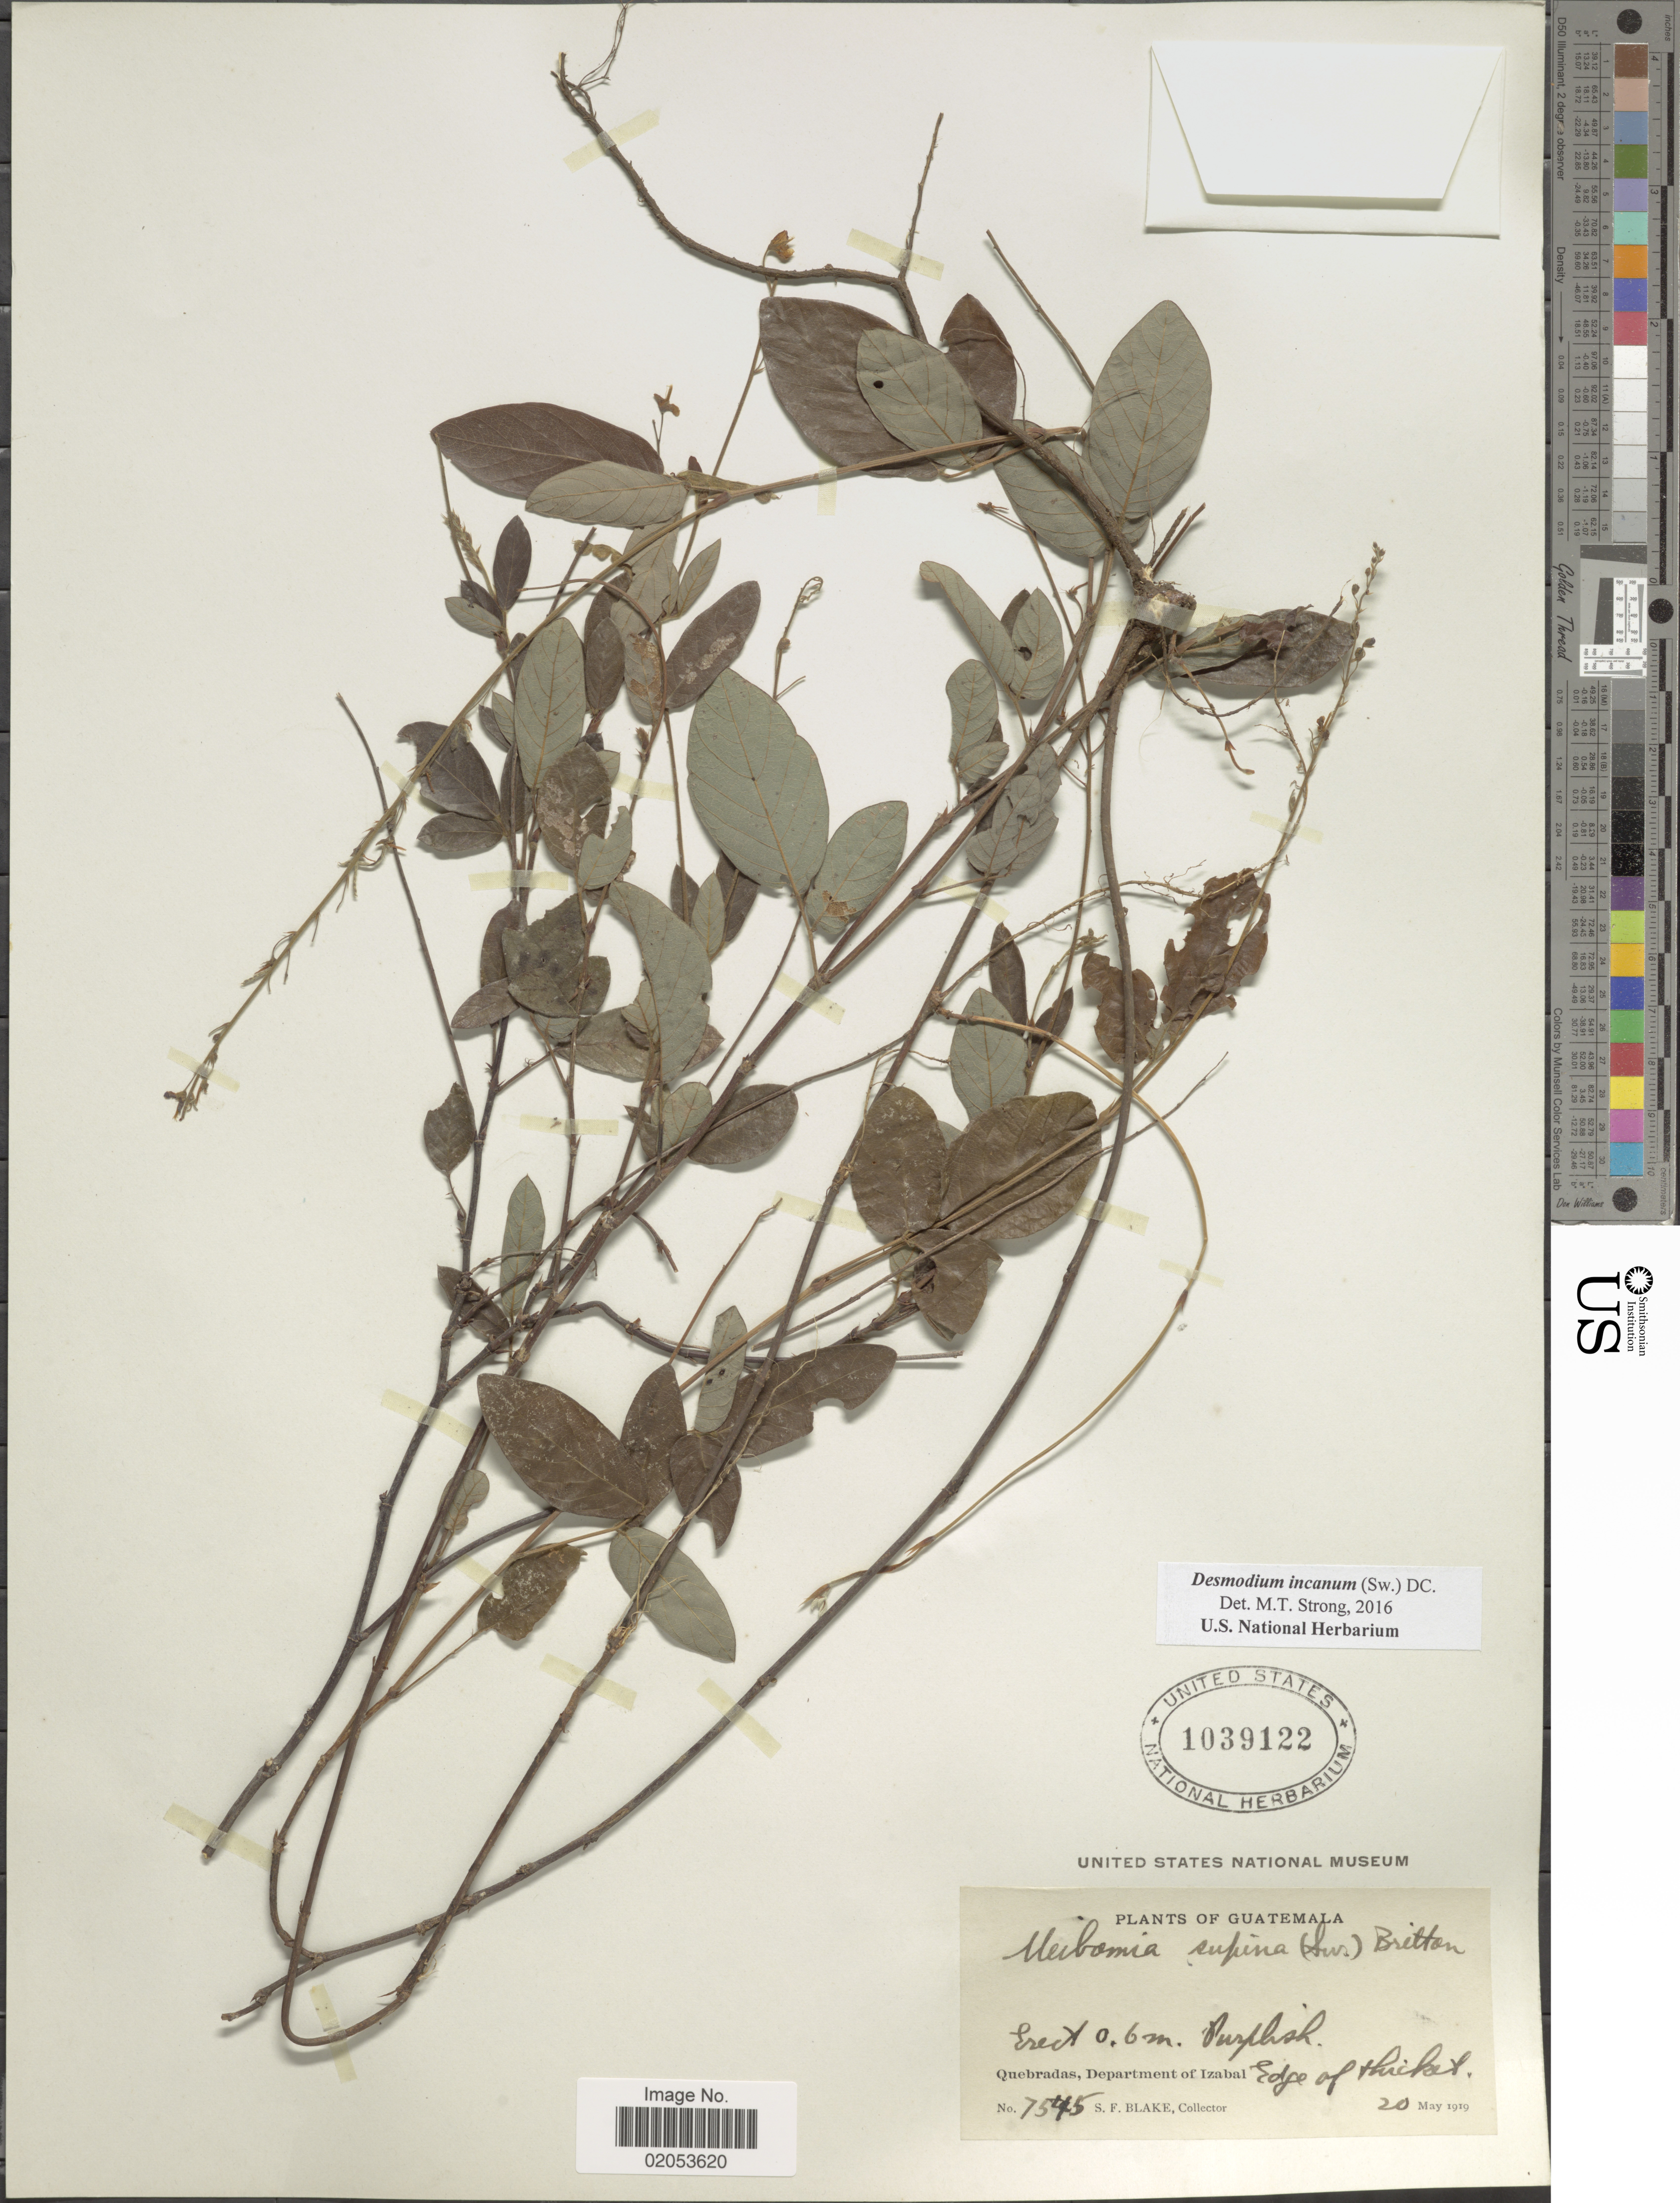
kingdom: Plantae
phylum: Tracheophyta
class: Magnoliopsida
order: Fabales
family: Fabaceae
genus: Desmodium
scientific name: Desmodium incanum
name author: (Sw.) DC.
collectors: S. Blake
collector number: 7545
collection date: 1919-05-20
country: Guatemala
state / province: Izabal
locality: Quebradas, edge of thicket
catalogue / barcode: US 1039122